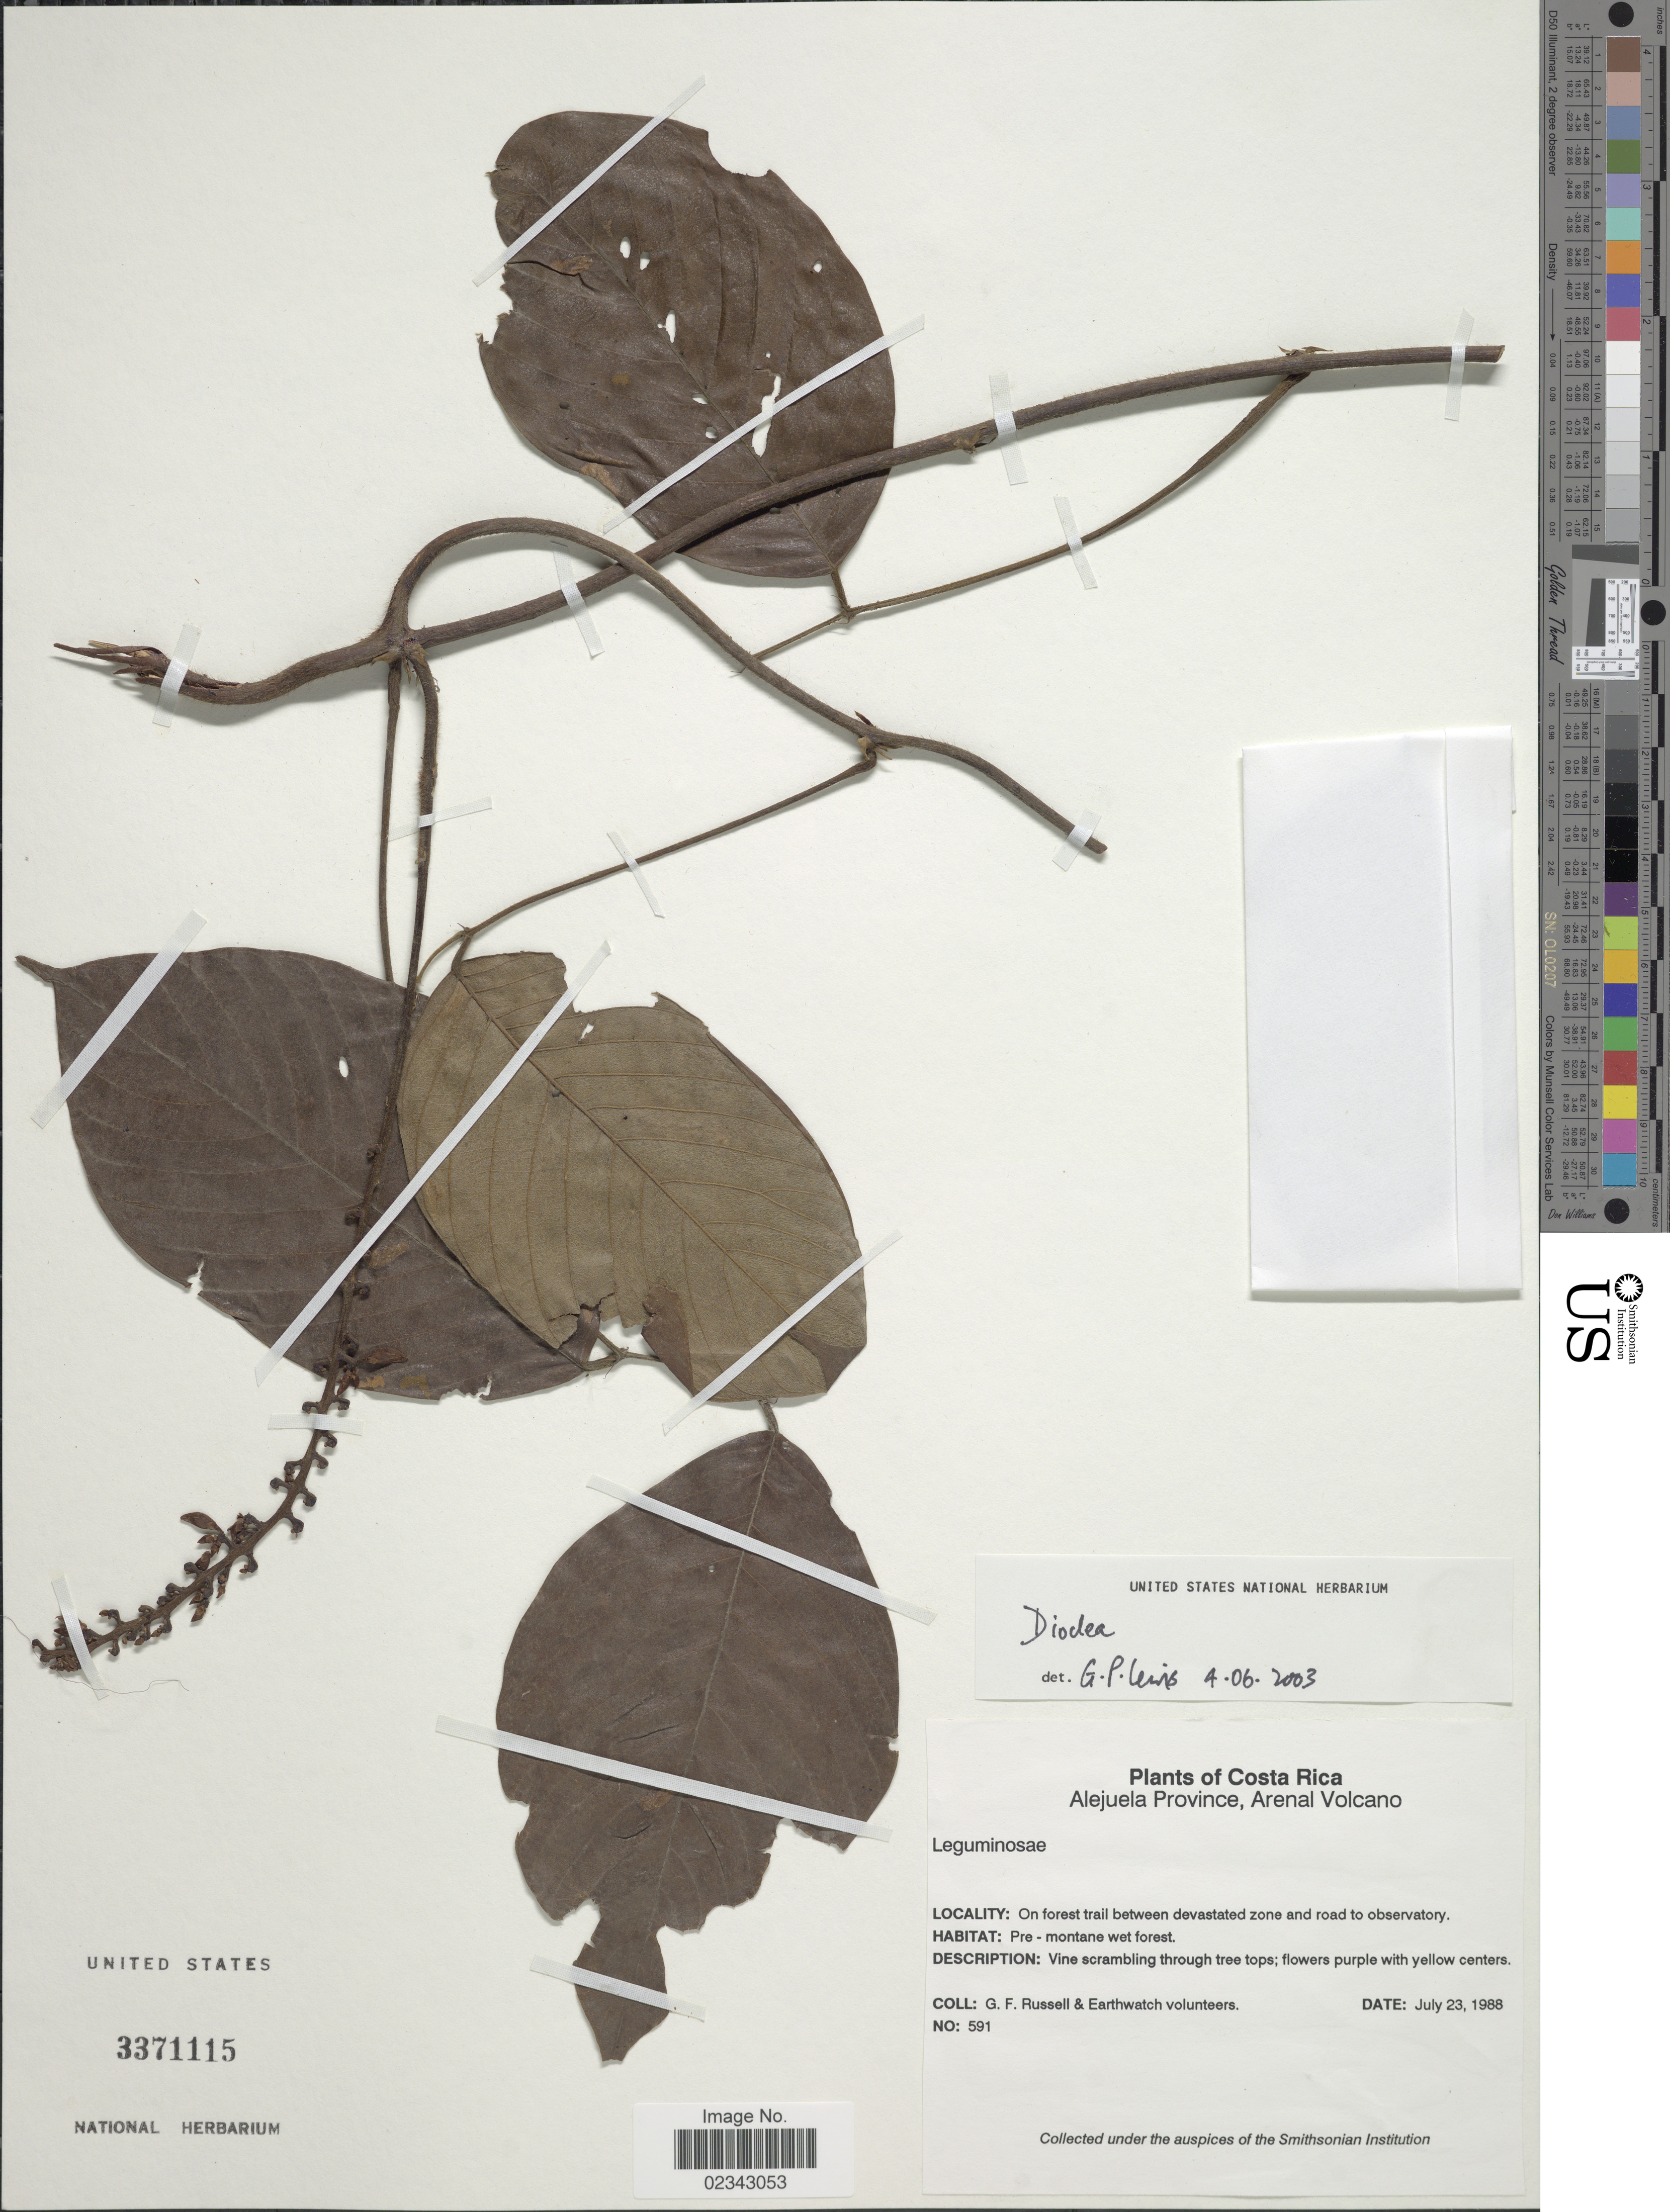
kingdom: Plantae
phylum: Tracheophyta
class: Magnoliopsida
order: Fabales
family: Fabaceae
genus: Dioclea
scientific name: Dioclea sp.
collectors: G. Russell & Earthwatch Volunteers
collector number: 591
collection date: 1988-07-23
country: Costa Rica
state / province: Alajuela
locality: Aranal Volcano, On forest trail between devasted zone and road to obeservatory, Pre-montane wet forest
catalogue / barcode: US 3371115